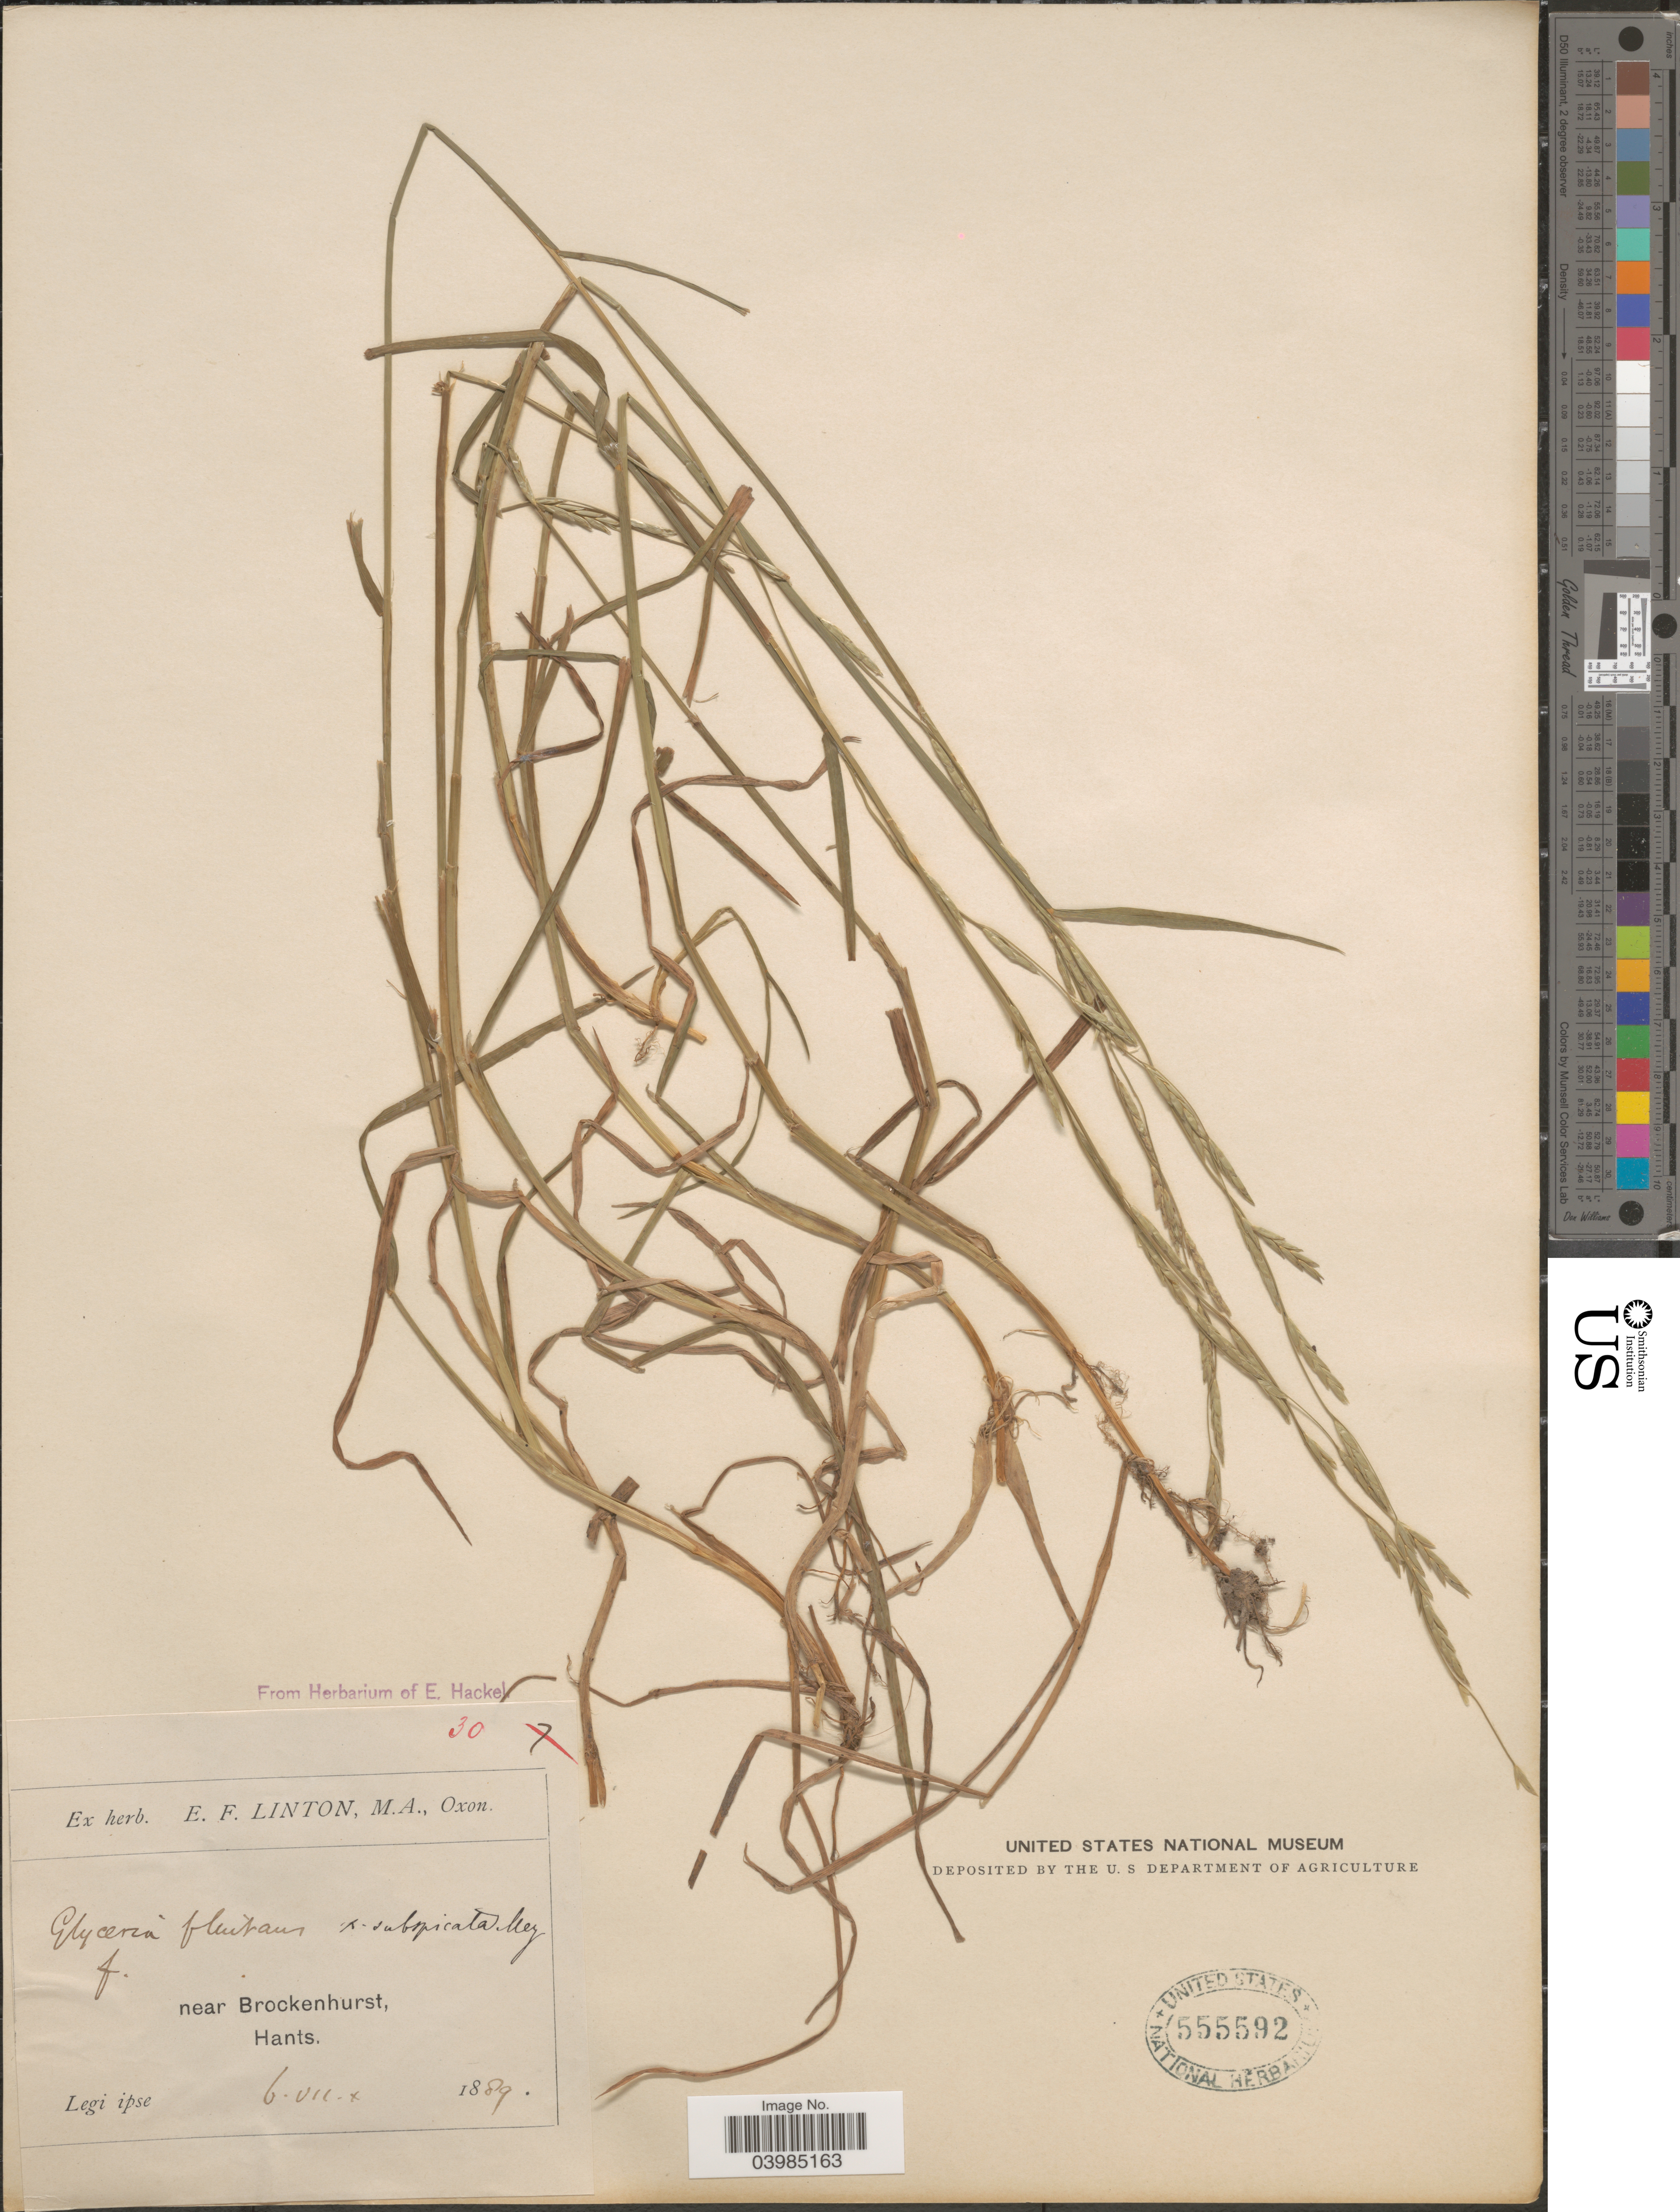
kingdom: Plantae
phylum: Tracheophyta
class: Liliopsida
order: Poales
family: Poaceae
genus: Glyceria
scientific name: Glyceria fluitans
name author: (L.) R. Br.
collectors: E. Linton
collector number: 30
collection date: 1889-07-06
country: United Kingdom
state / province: England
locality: Near Brockenhurst, Hants.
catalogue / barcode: US 555592